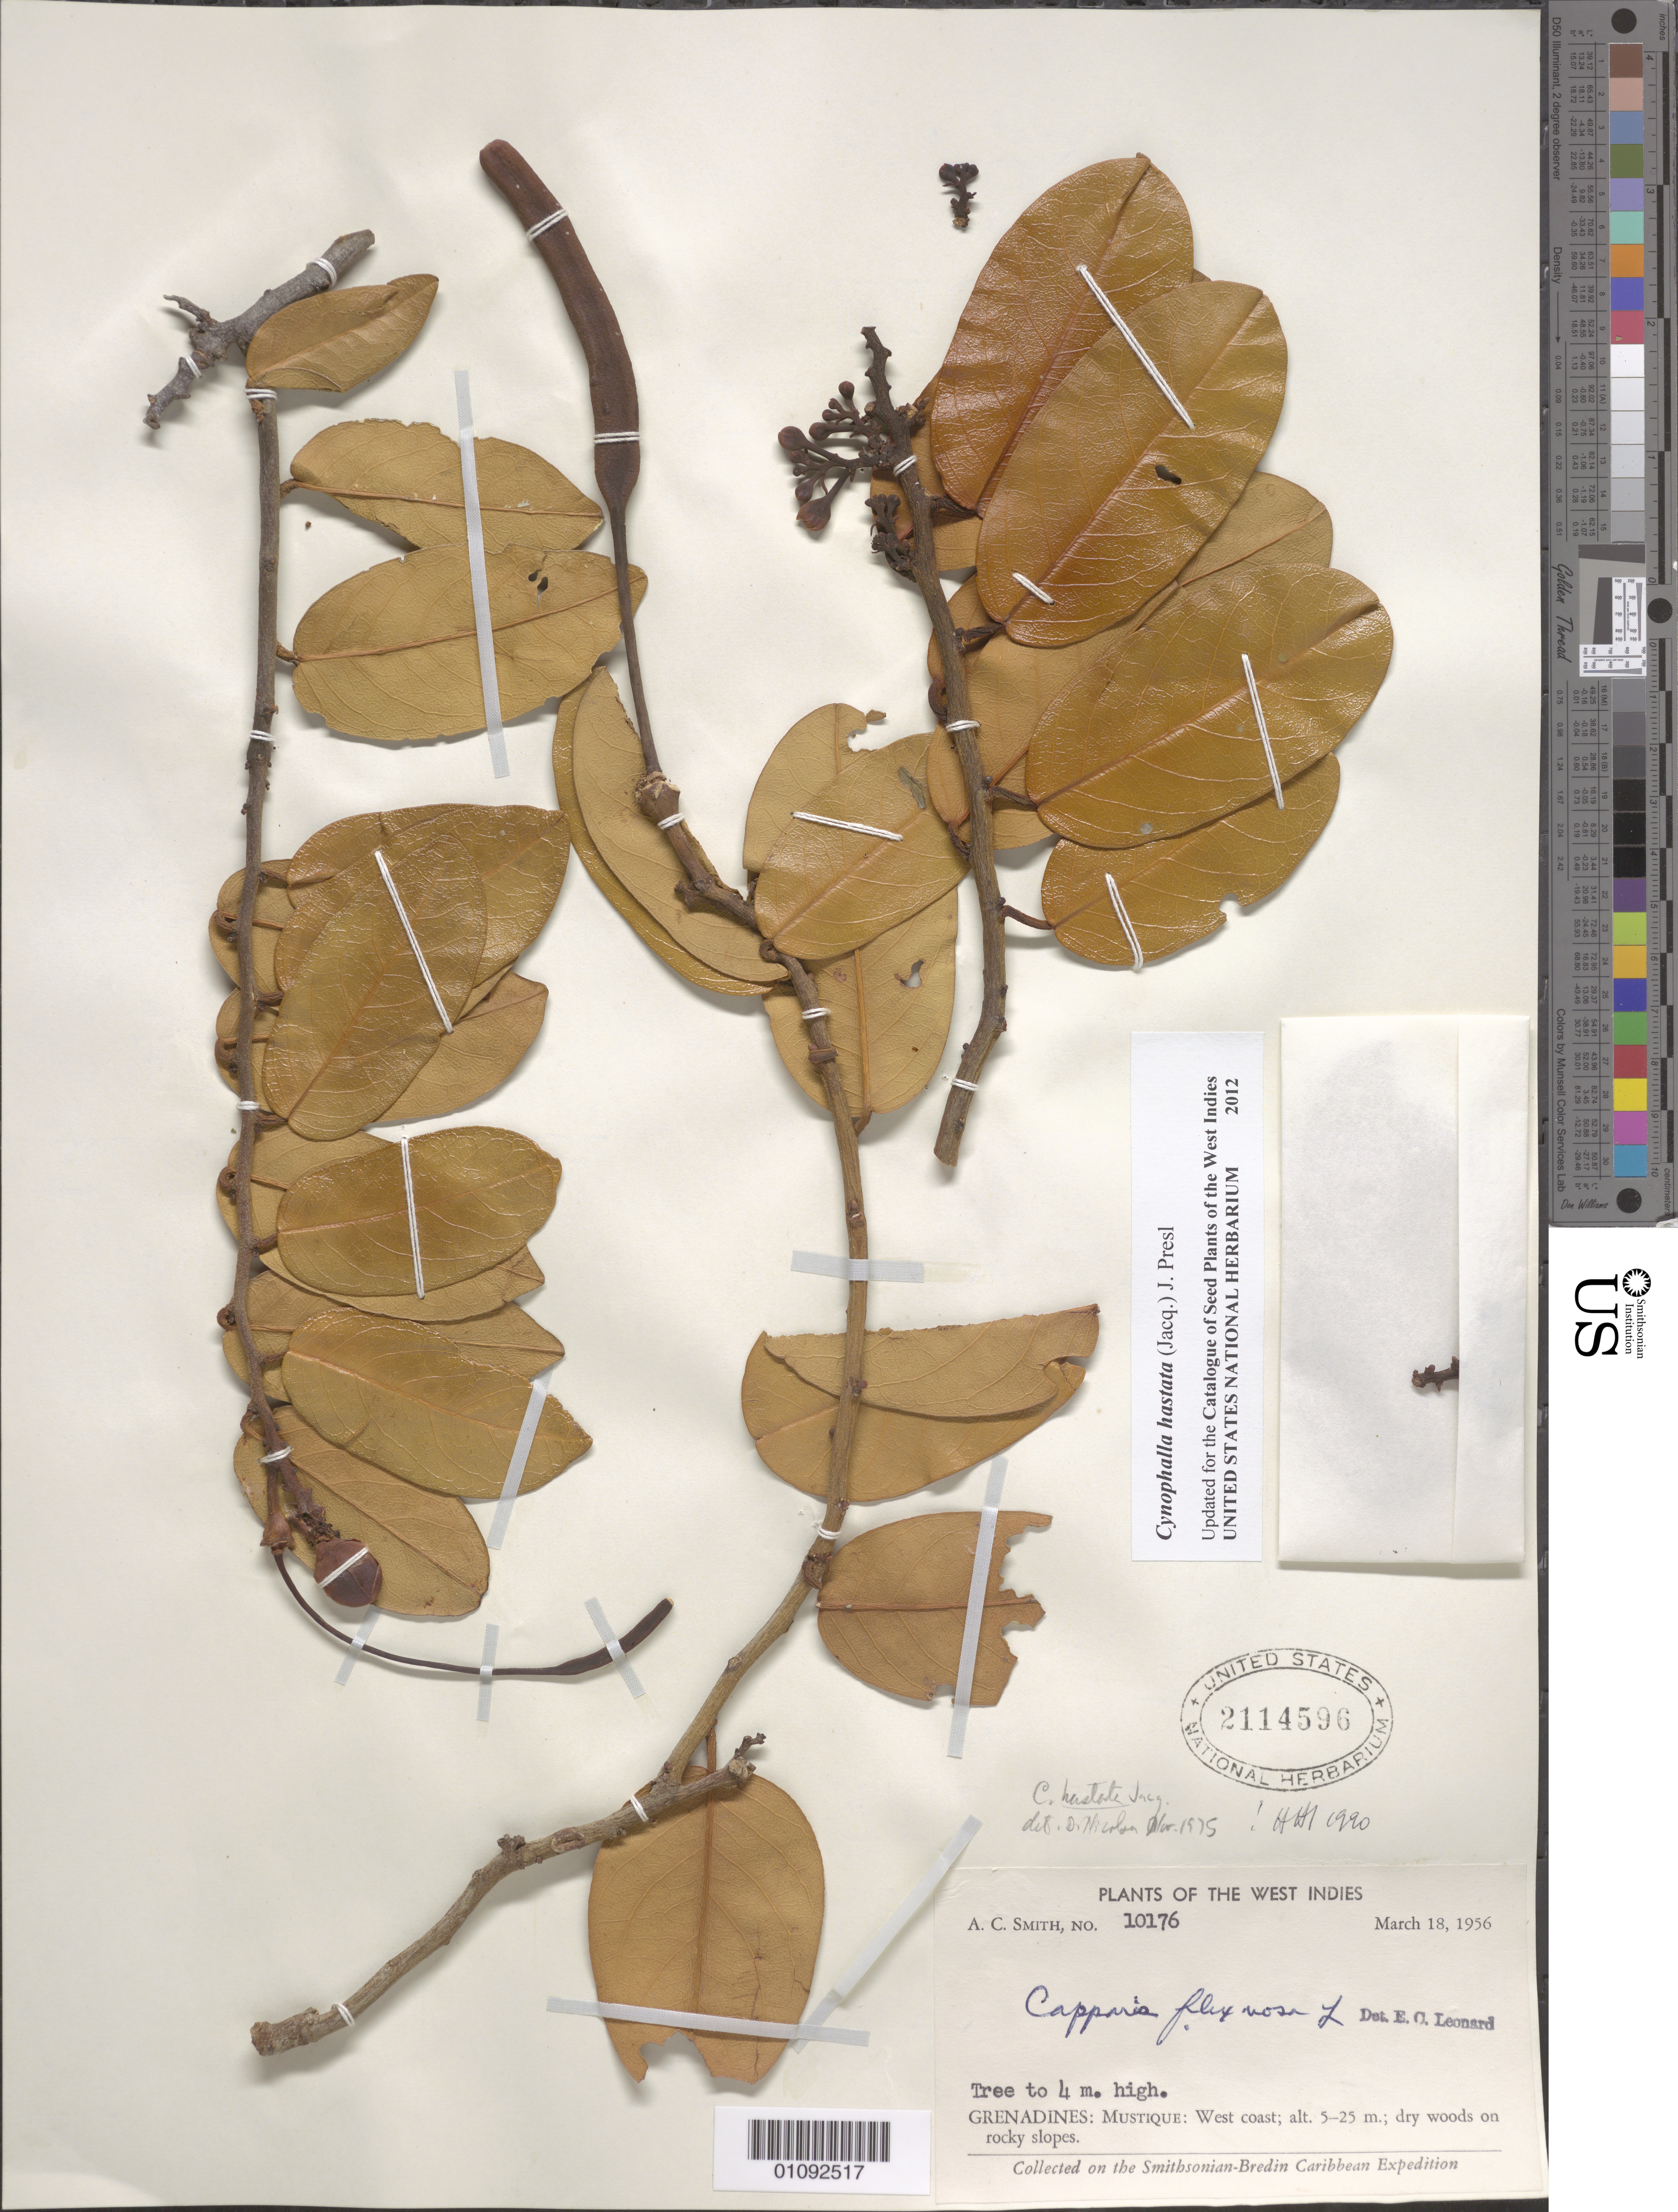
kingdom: Plantae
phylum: Tracheophyta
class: Magnoliopsida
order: Brassicales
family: Capparaceae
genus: Cynophalla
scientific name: Cynophalla hastata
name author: (Jacq.) J. Presl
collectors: A. C. Smith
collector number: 10176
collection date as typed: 18 Mar 1956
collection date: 1956-03-18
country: St. Vincent - Grenadines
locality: Mustique: W coast.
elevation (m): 5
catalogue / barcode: US 2114596